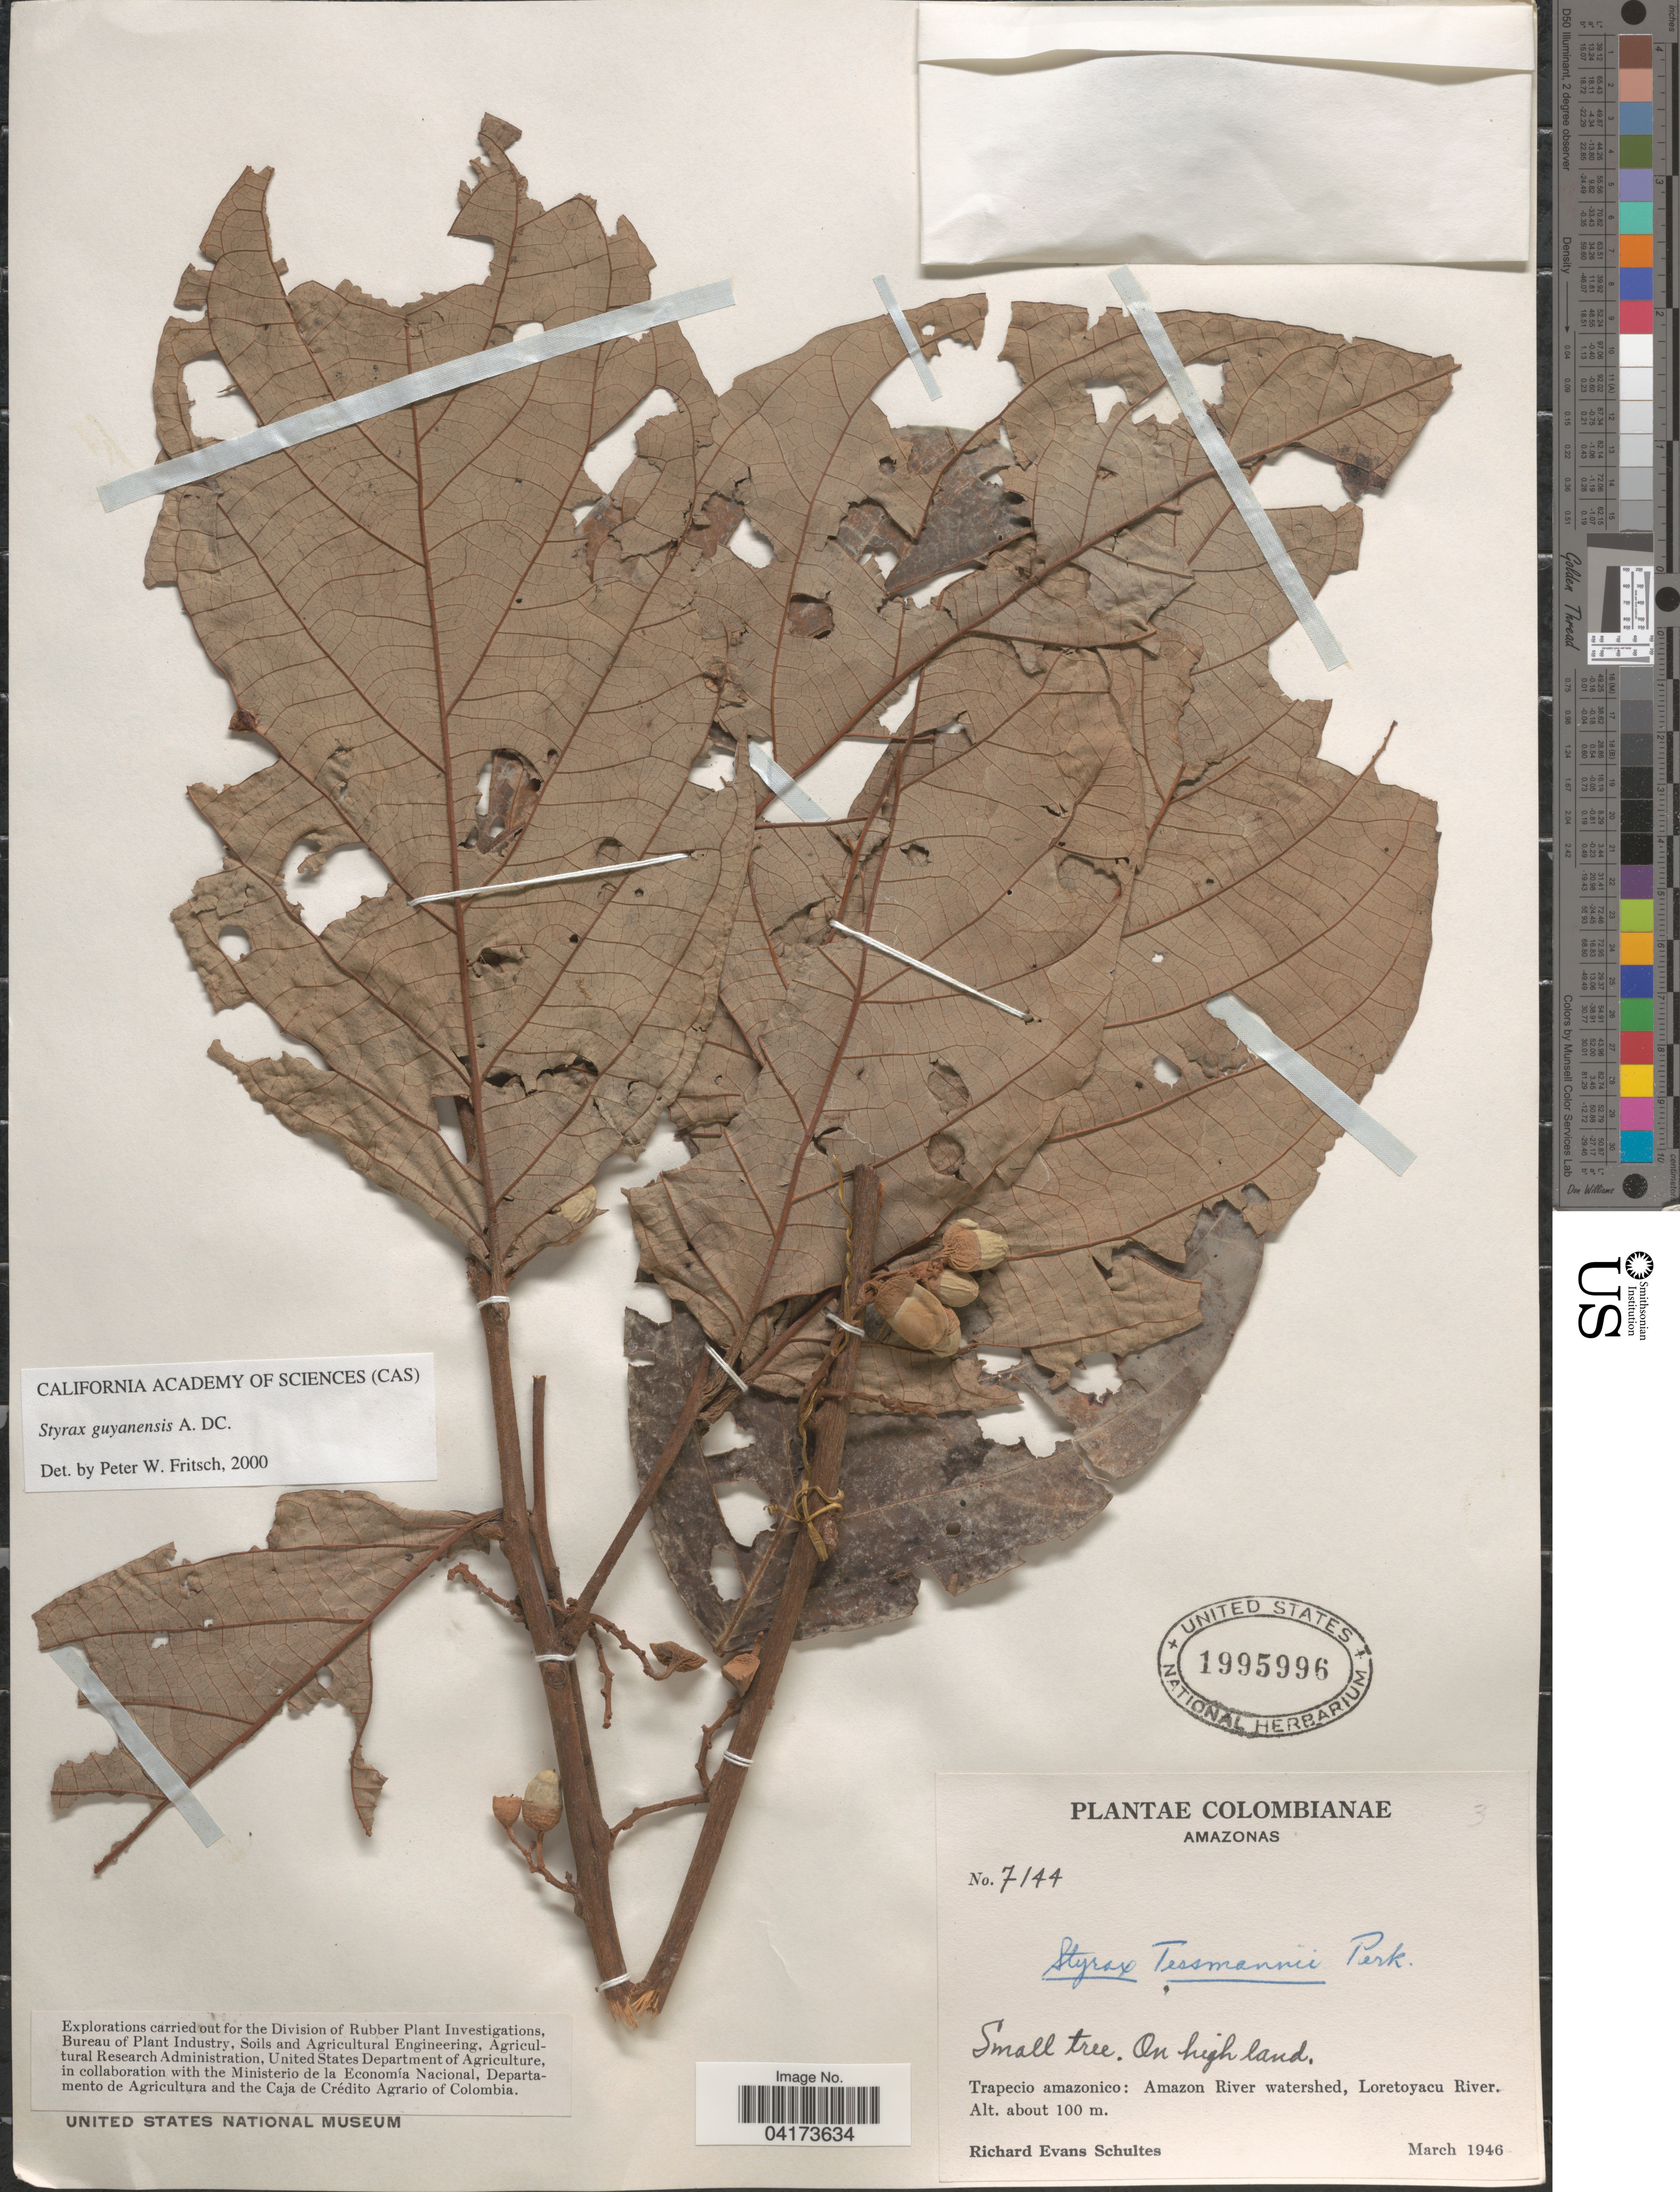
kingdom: Plantae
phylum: Tracheophyta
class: Magnoliopsida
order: Ericales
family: Styracaceae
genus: Styrax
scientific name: Styrax guyanensis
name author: A. DC.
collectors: R. E. Schultes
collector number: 7144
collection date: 1946-03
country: Colombia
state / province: Amazonas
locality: Trapecio amazonico: Amazon River watershed, Loretoyacu River.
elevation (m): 100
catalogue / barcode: US 1995996